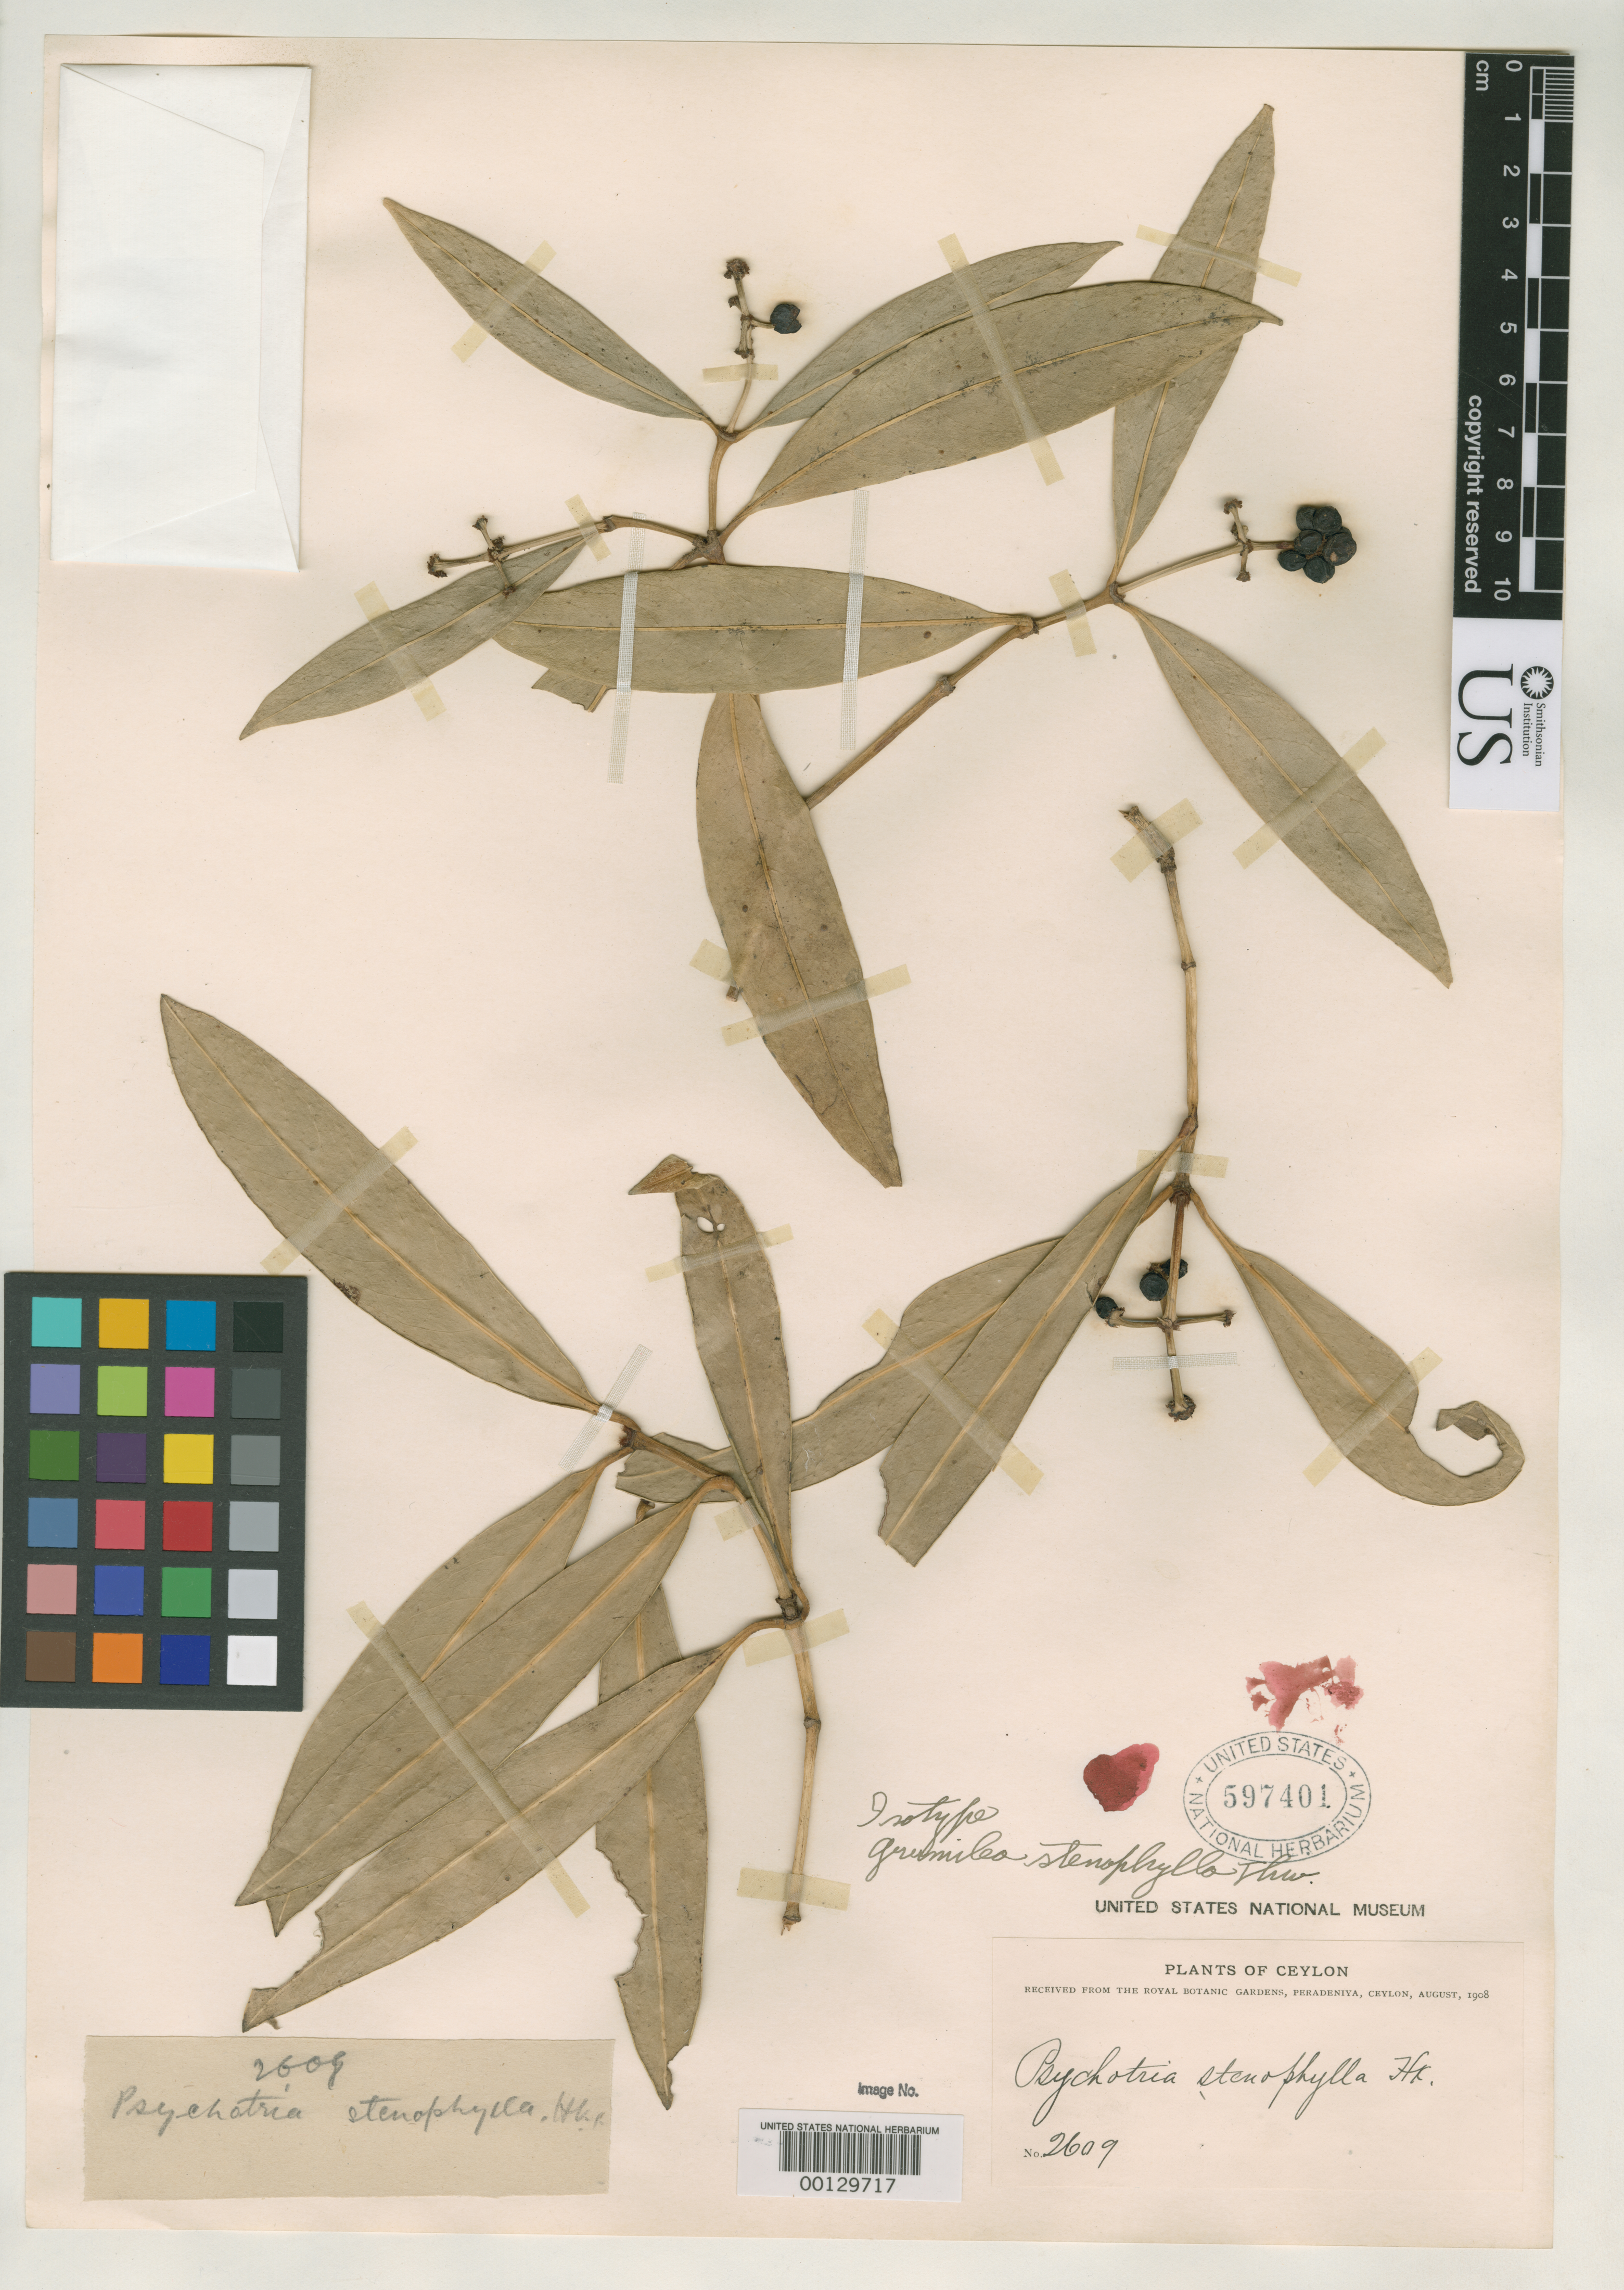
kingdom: Plantae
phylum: Tracheophyta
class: Magnoliopsida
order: Gentianales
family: Rubiaceae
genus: Grumilea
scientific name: Grumilea stenophylla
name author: Thwaites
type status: Isotype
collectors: G. H. K. Thwaites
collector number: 2609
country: Sri Lanka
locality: "Ceylon"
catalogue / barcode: US 597401